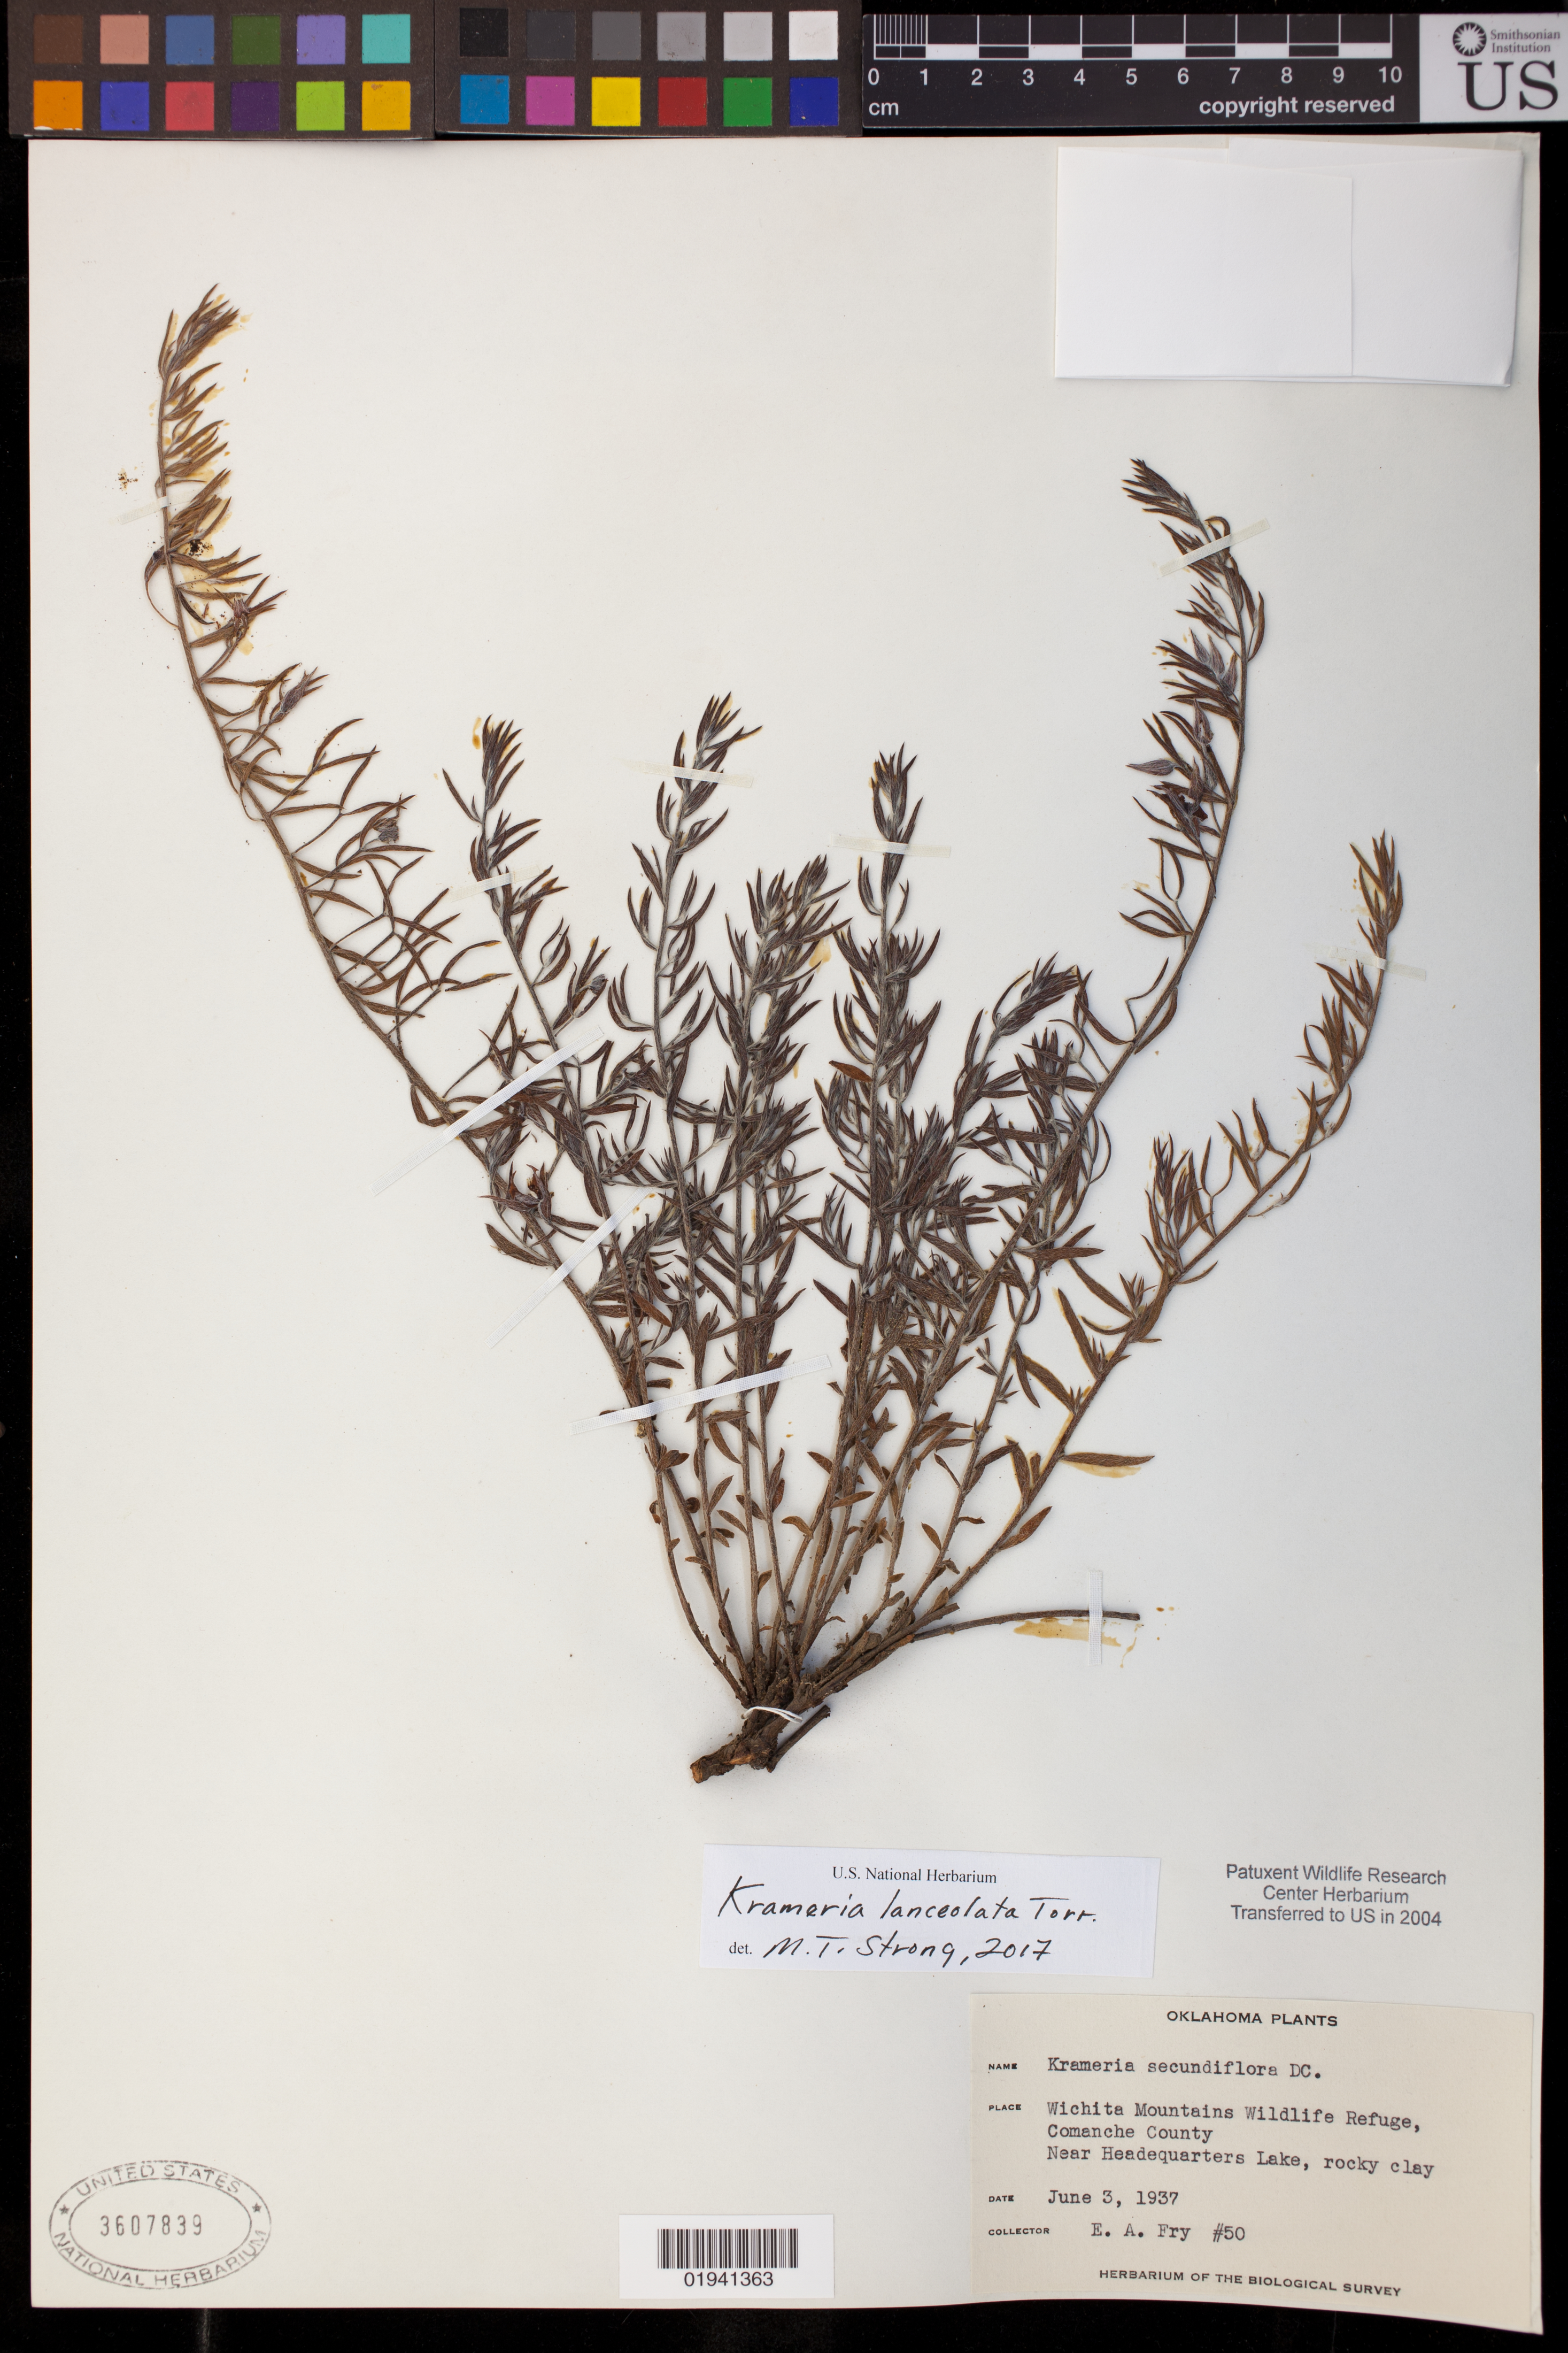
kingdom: Plantae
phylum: Tracheophyta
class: Magnoliopsida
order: Zygophyllales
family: Krameriaceae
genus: Krameria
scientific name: Krameria lanceolata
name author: Torr.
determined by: Strong, M. T., (US), Smithsonian Institution - National Museum of Natural History (UNITED STATES)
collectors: E. Fry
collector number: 50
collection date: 1937-06-03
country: United States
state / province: Oklahoma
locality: Wichita Mountains Wildlife Refuge, Near Headquarters Lake, Comanche County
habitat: rocky clay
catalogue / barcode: US 3607839